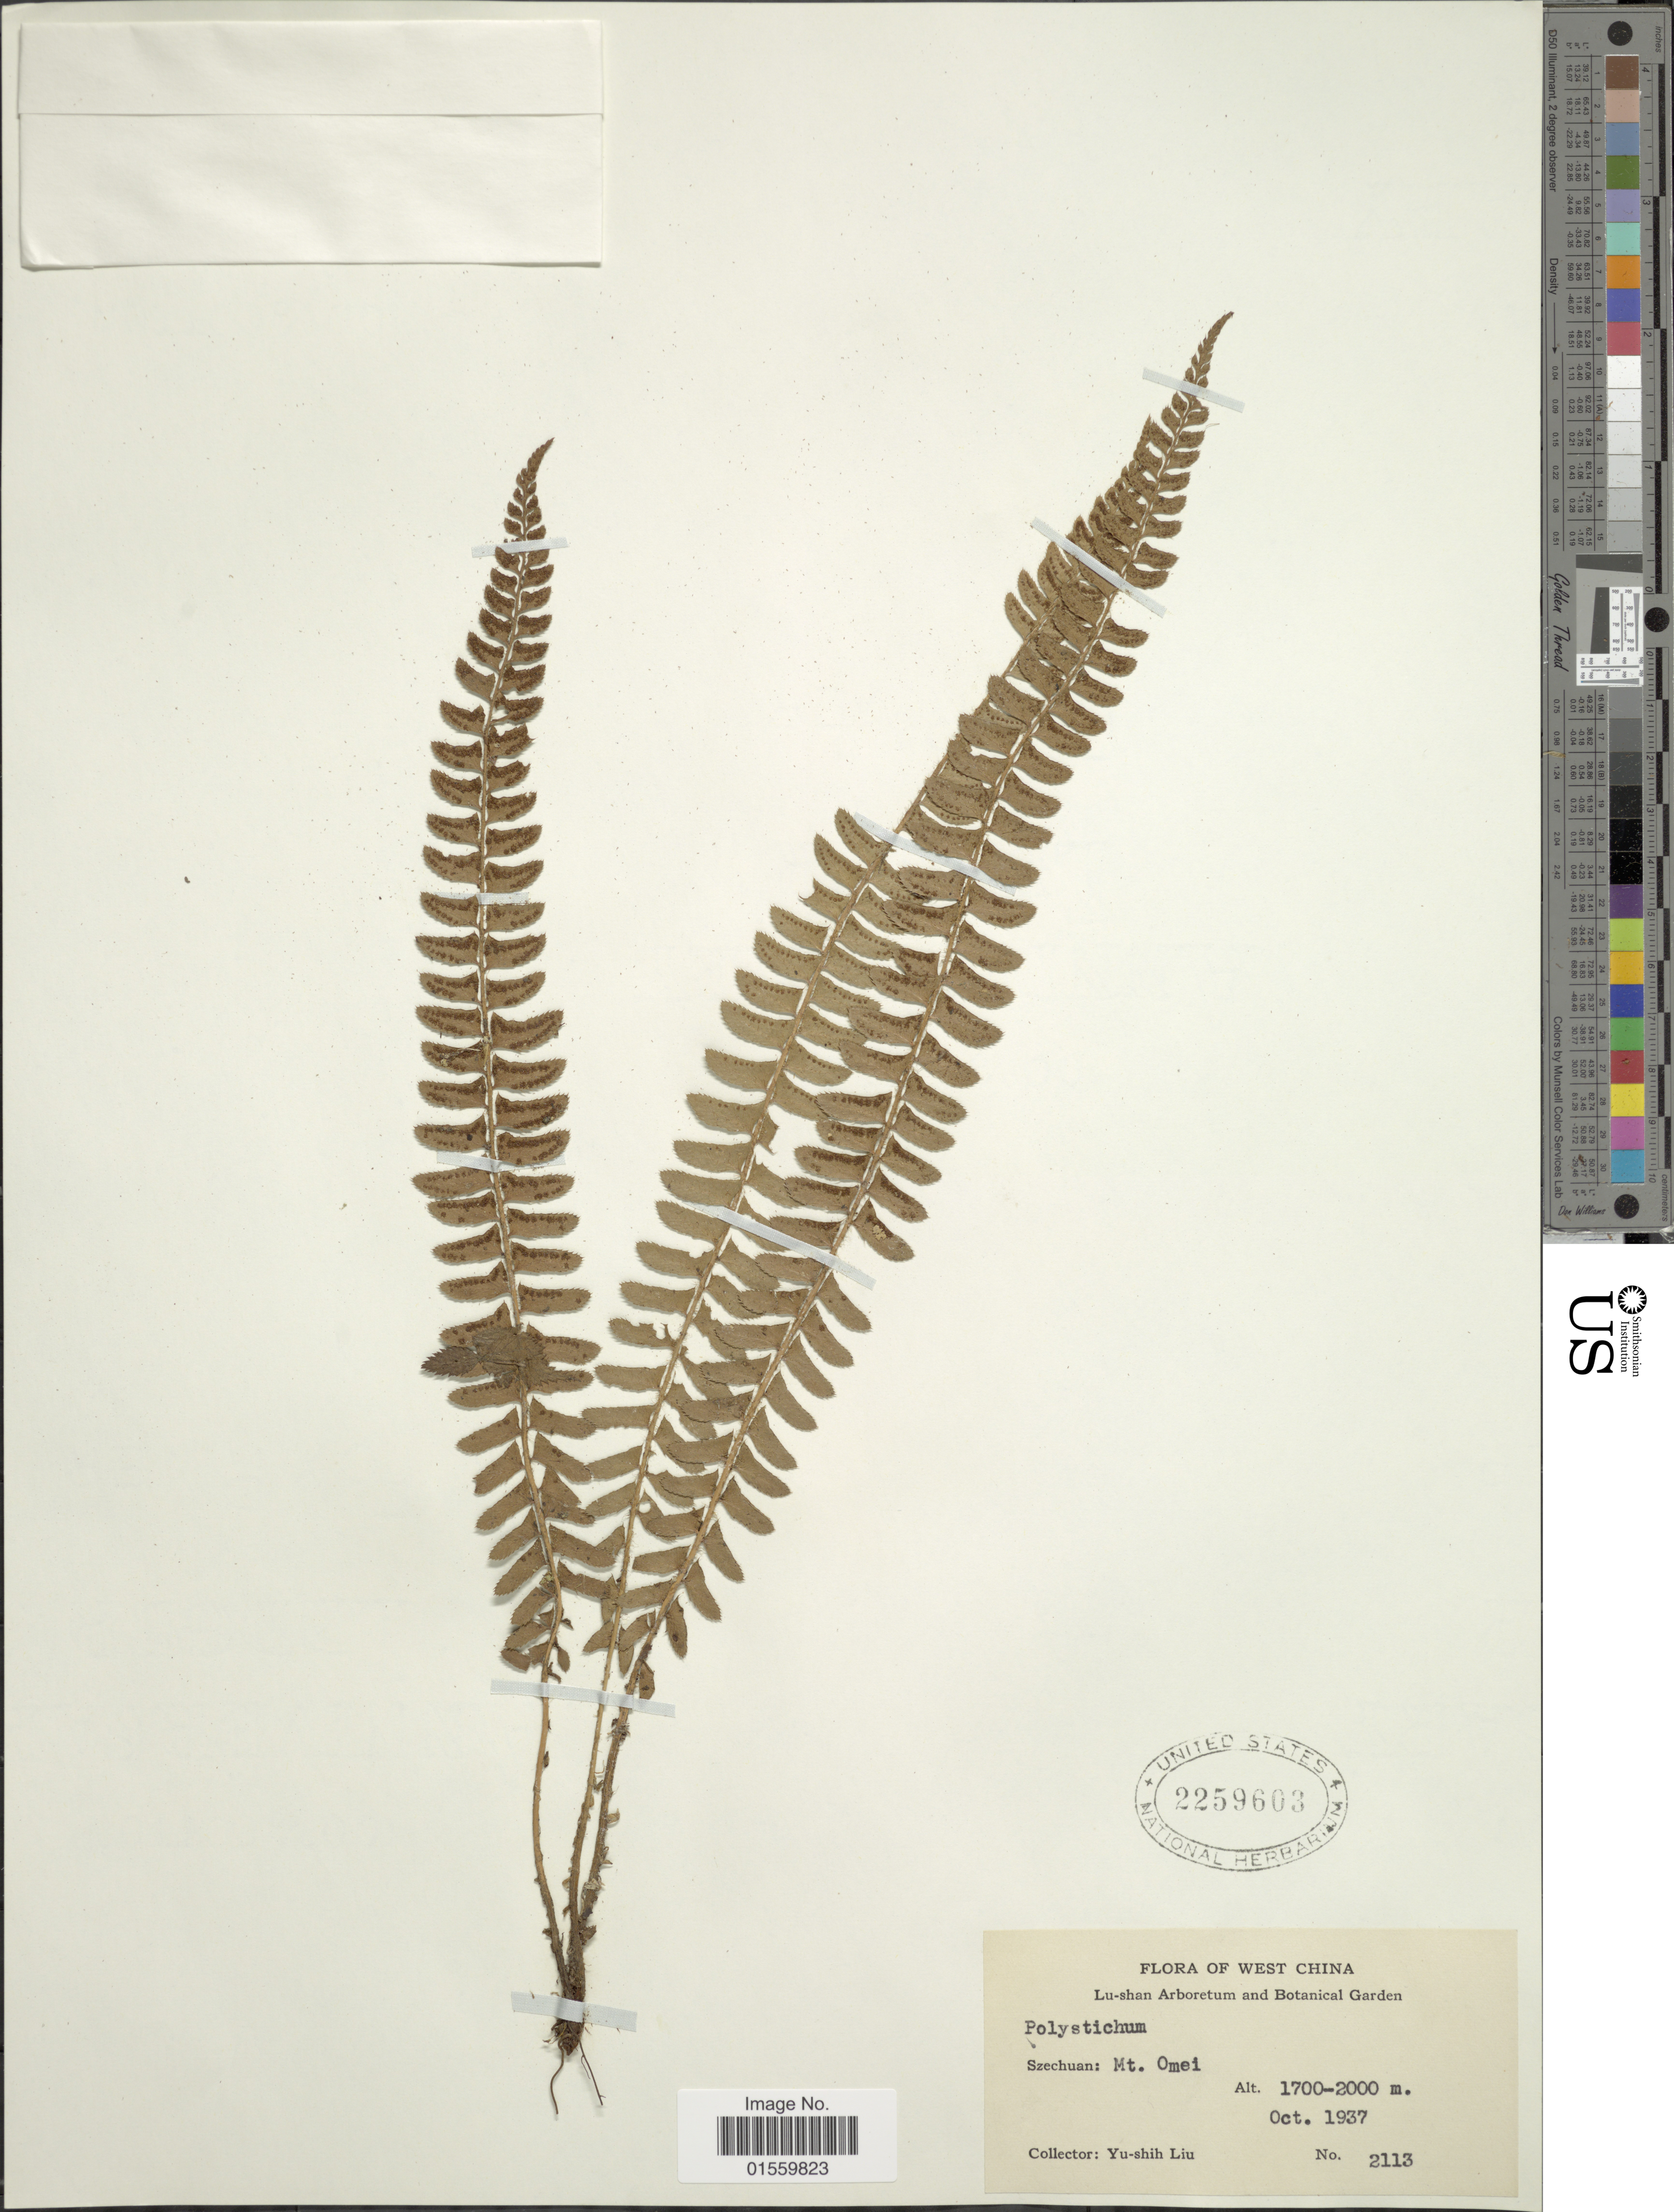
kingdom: Plantae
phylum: Tracheophyta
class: Polypodiopsida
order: Polypodiales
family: Dryopteridaceae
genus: Polystichum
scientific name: Polystichum sp.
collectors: Y.-S. Liu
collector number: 2113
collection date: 1937-10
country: China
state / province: Sichuan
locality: West China, Szechuan: Mt. Omei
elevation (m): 1700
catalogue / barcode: US 2259603